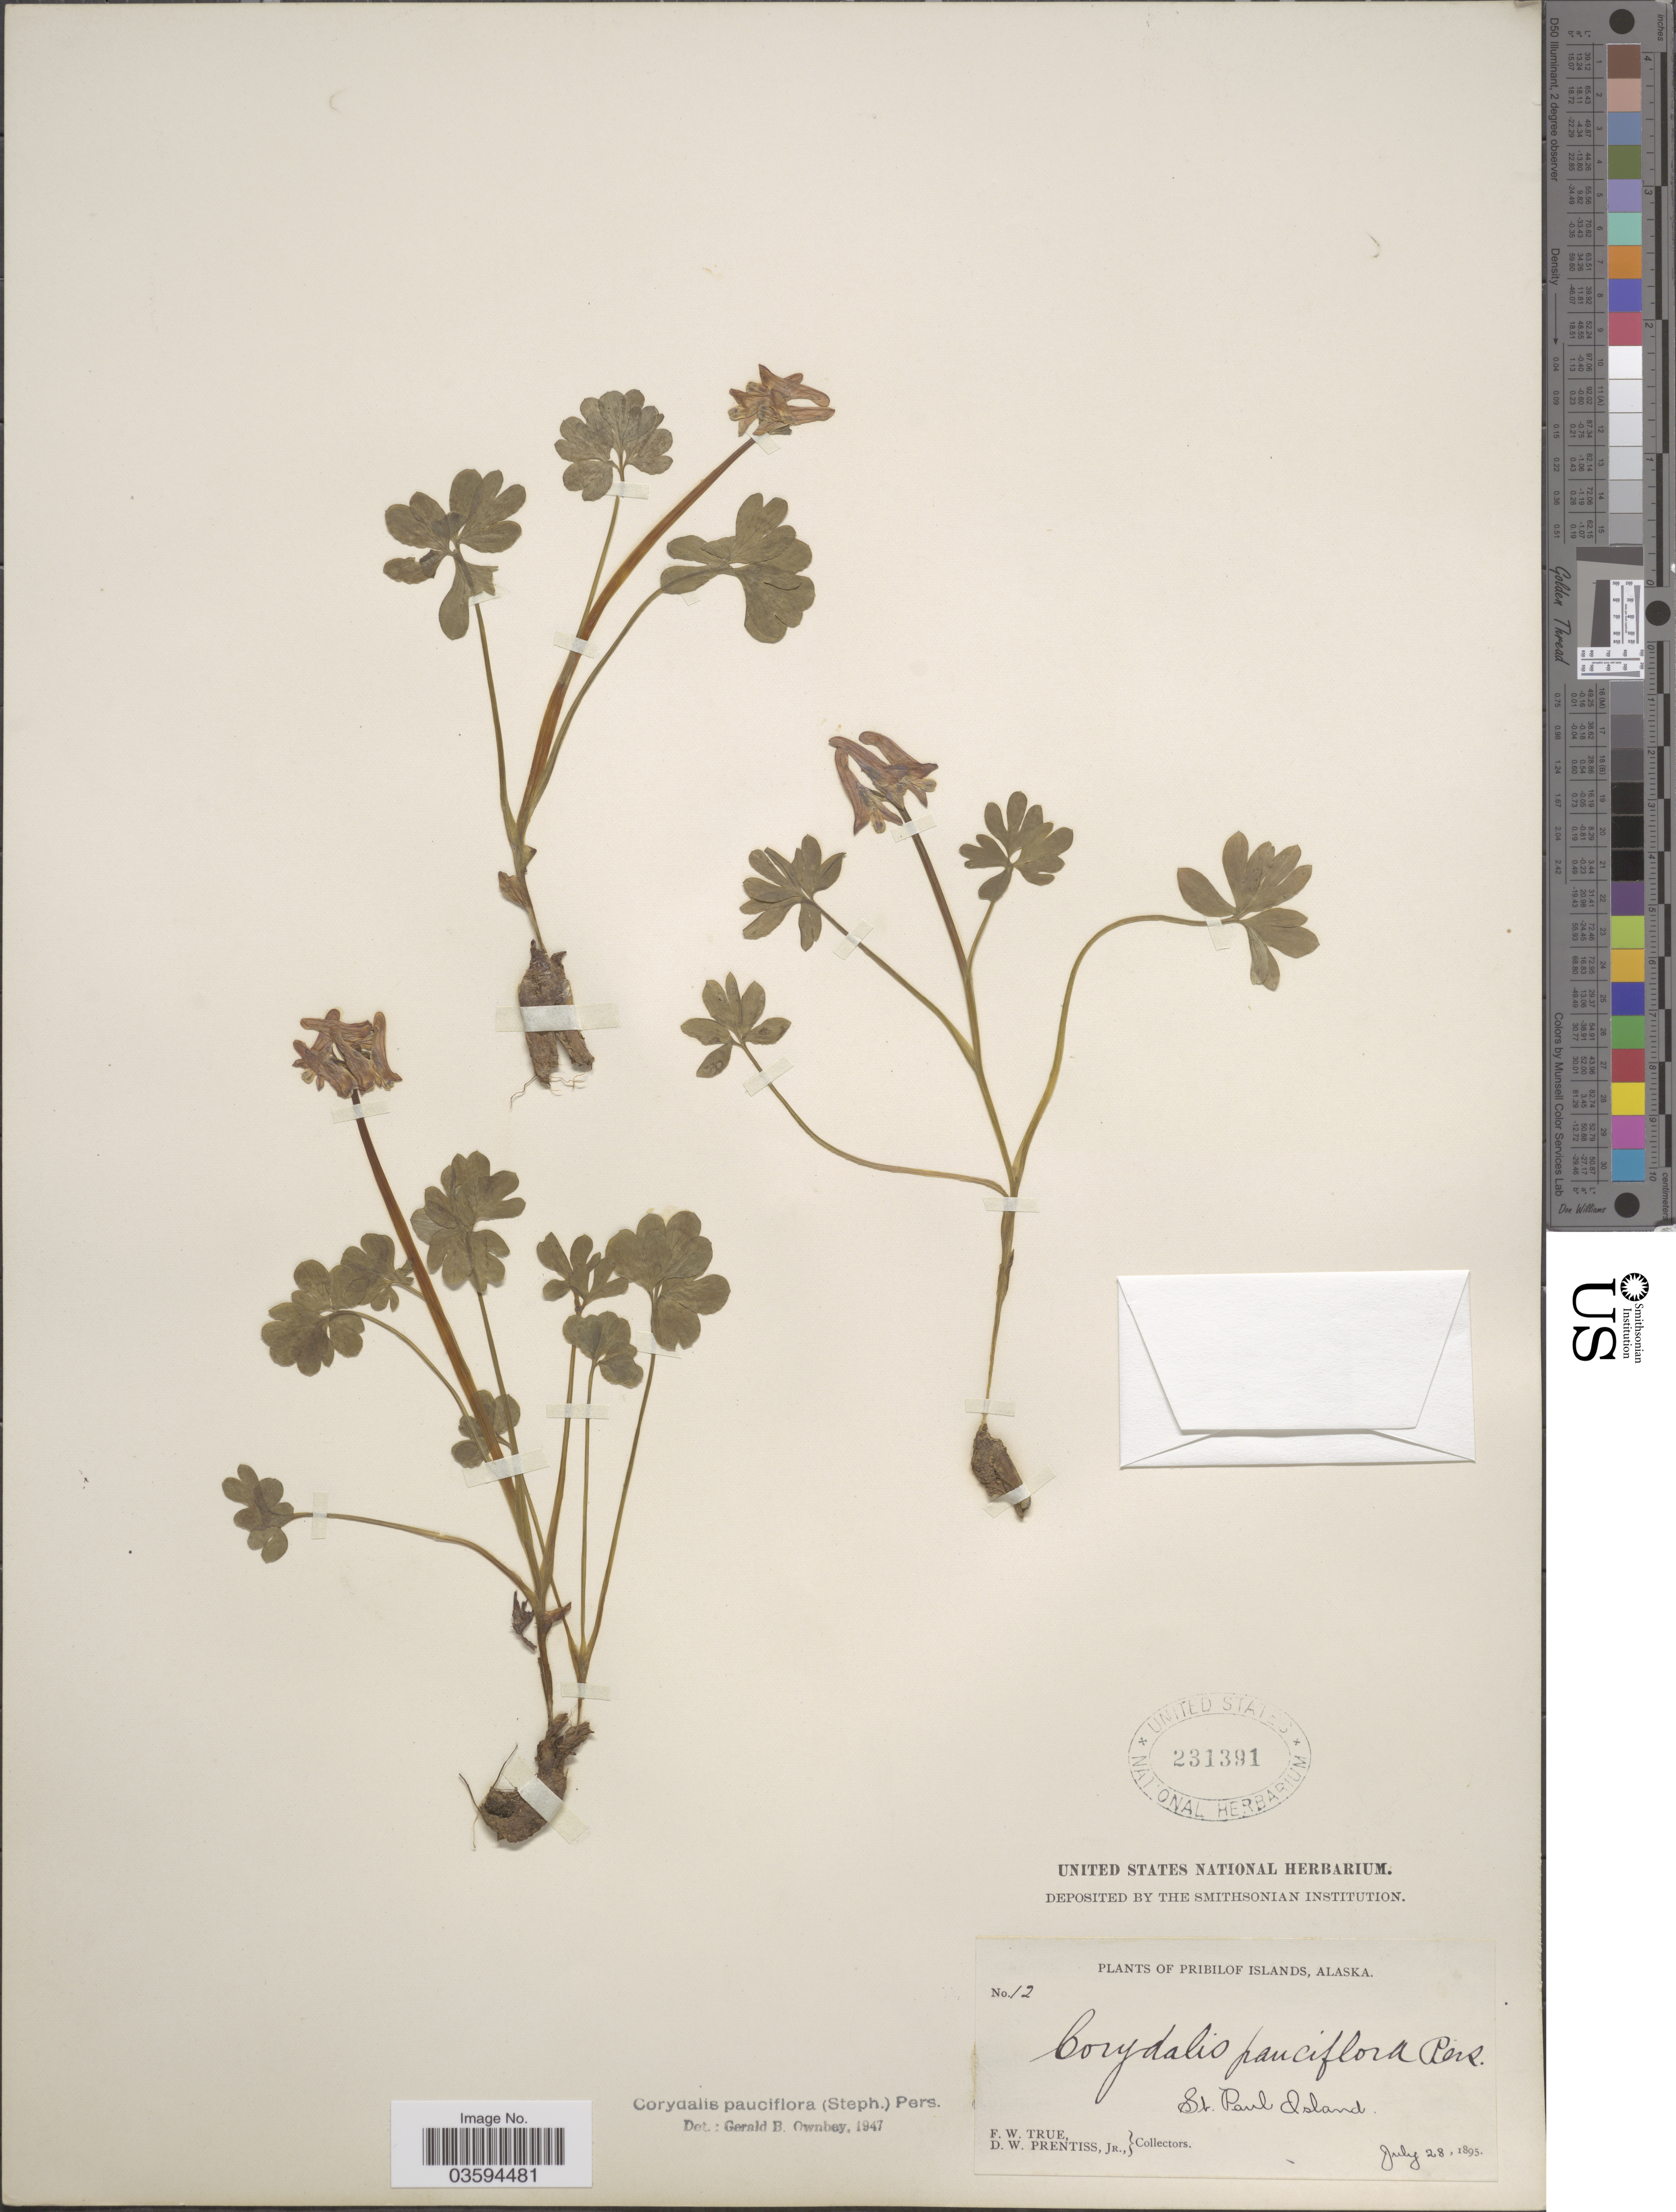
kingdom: Plantae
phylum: Tracheophyta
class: Magnoliopsida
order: Ranunculales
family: Papaveraceae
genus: Corydalis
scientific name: Corydalis pauciflora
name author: (Stephan) Pers.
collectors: F. True & D. Prentiss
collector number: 12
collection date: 1895-07-28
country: United States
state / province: Alaska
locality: Pribilof Islands. St. Paul Island.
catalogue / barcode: US 231391